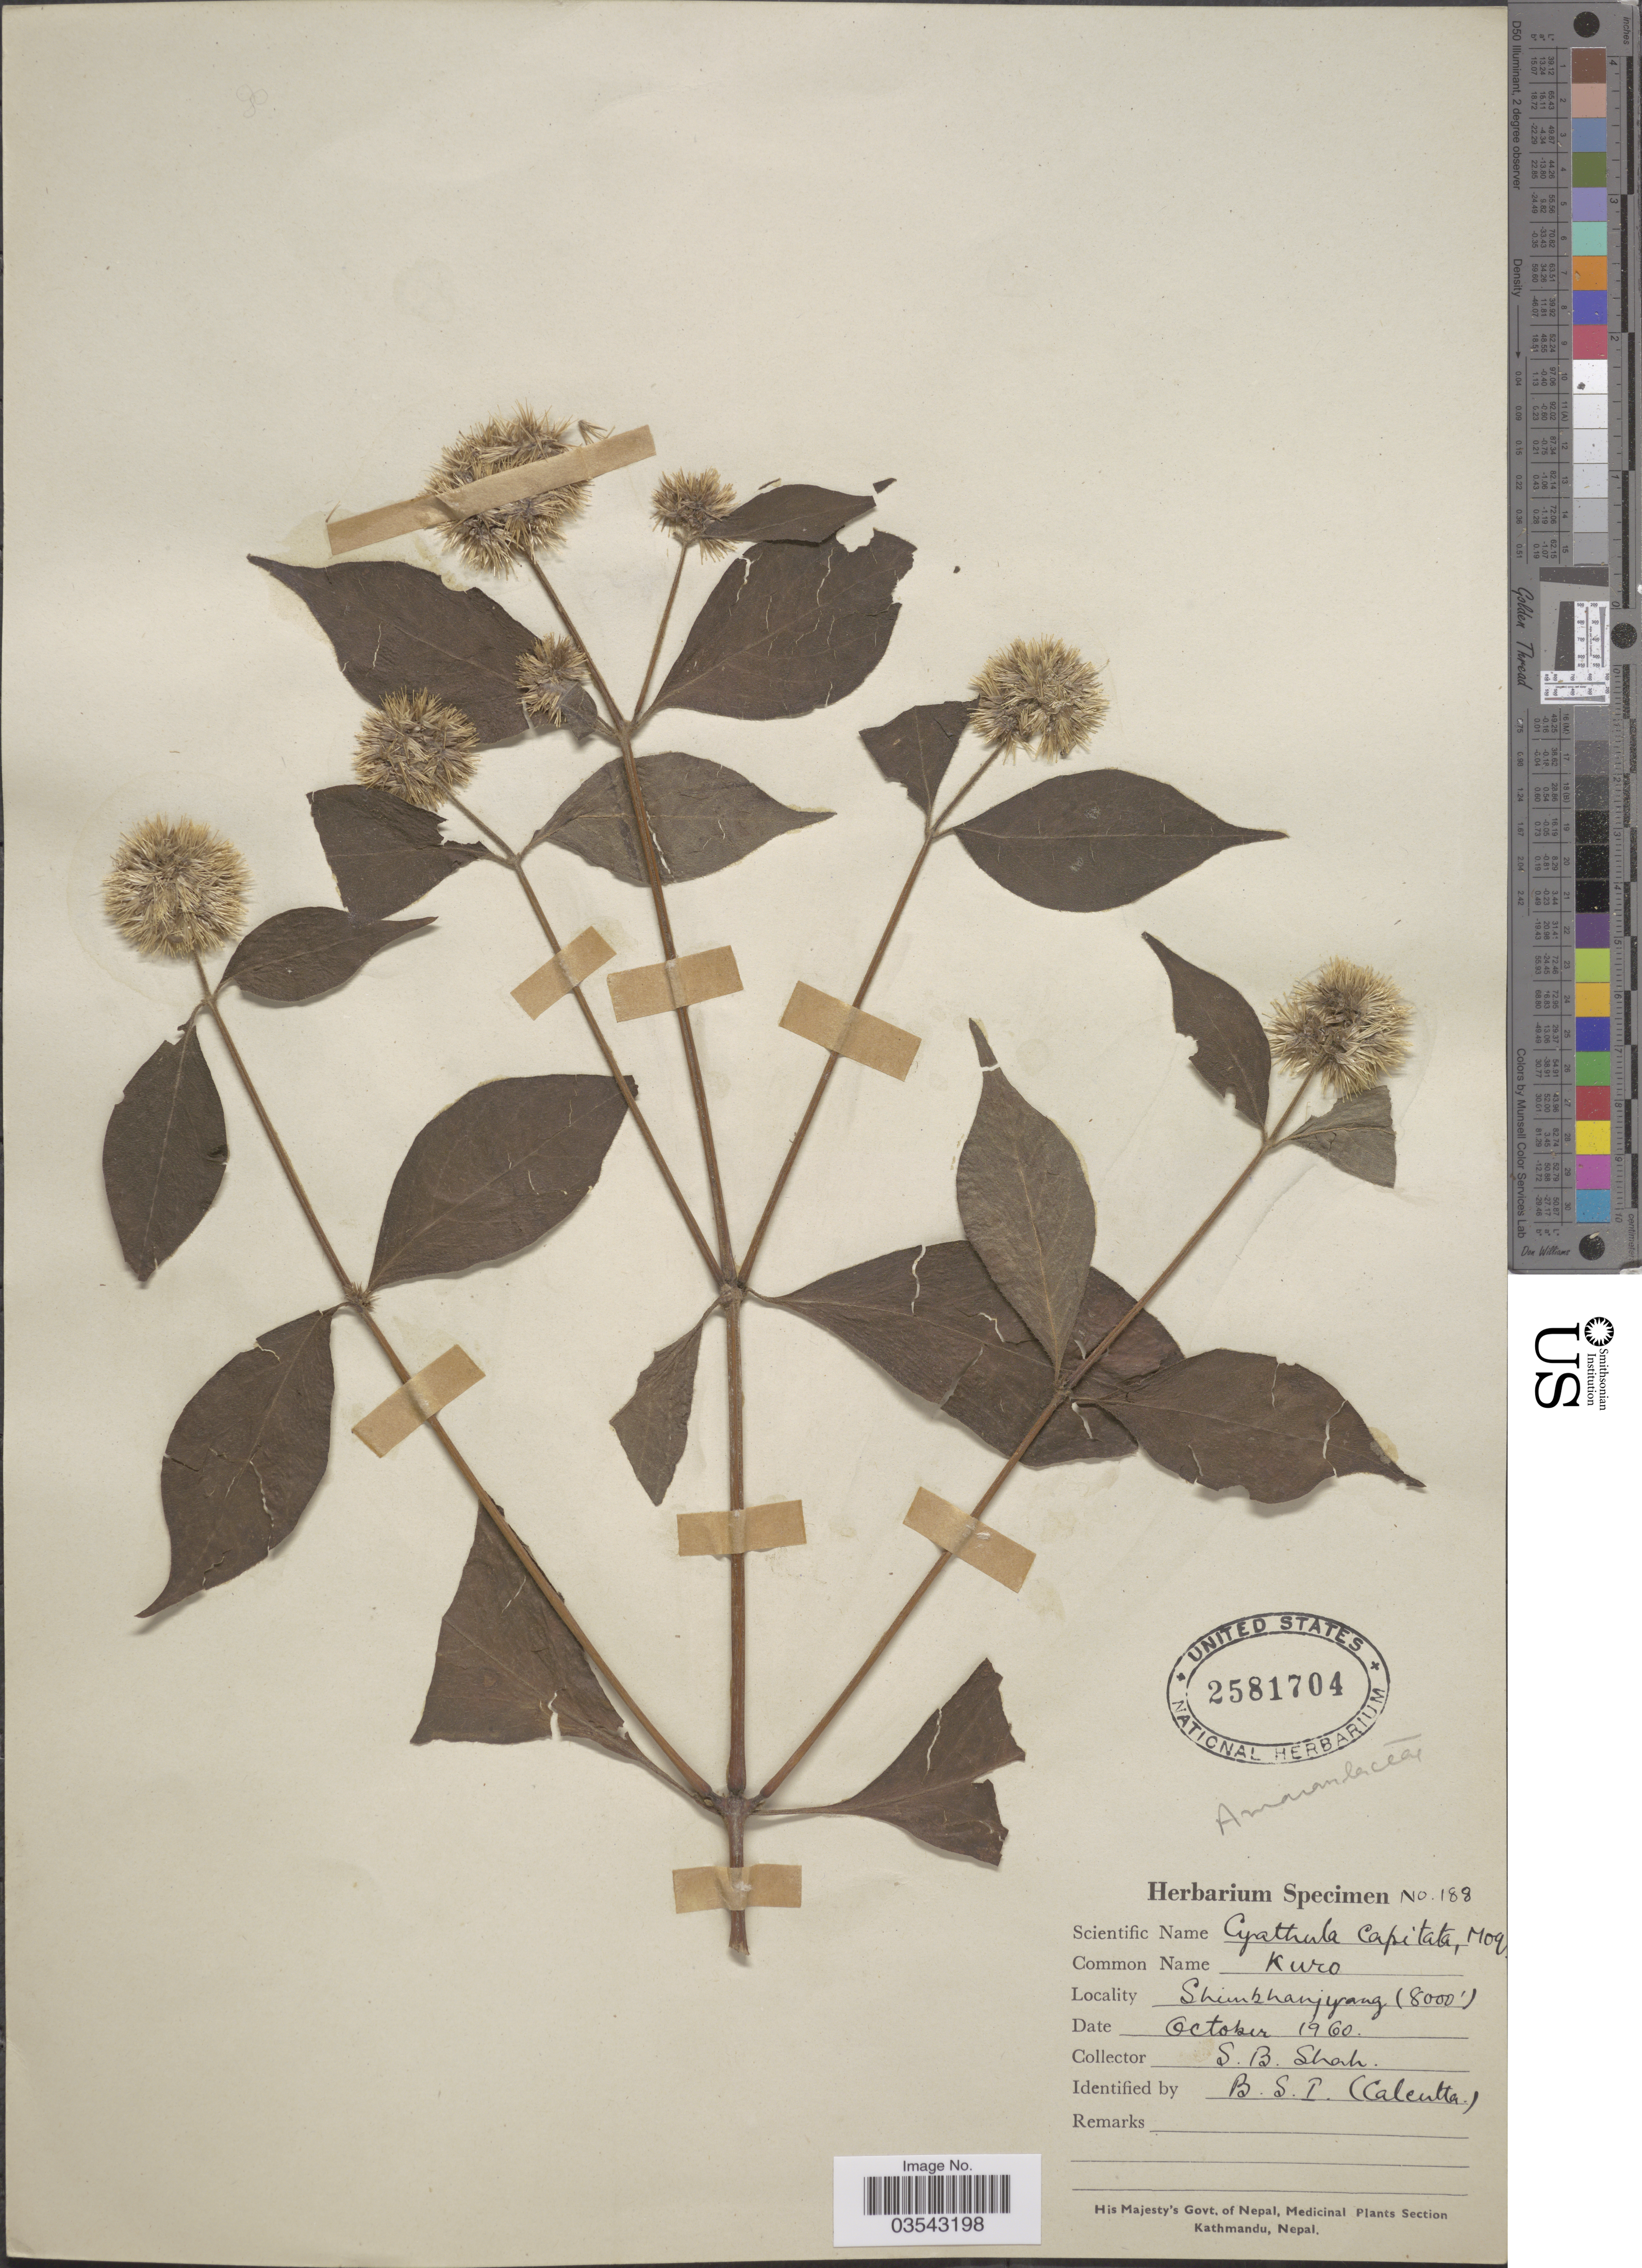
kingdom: Plantae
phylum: Tracheophyta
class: Magnoliopsida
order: Caryophyllales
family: Amaranthaceae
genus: Cyathula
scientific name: Cyathula capitata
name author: Moq.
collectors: S. Shah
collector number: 188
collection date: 1960-10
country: Nepal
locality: Shimbhanjyang.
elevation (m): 2438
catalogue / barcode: US 2581704